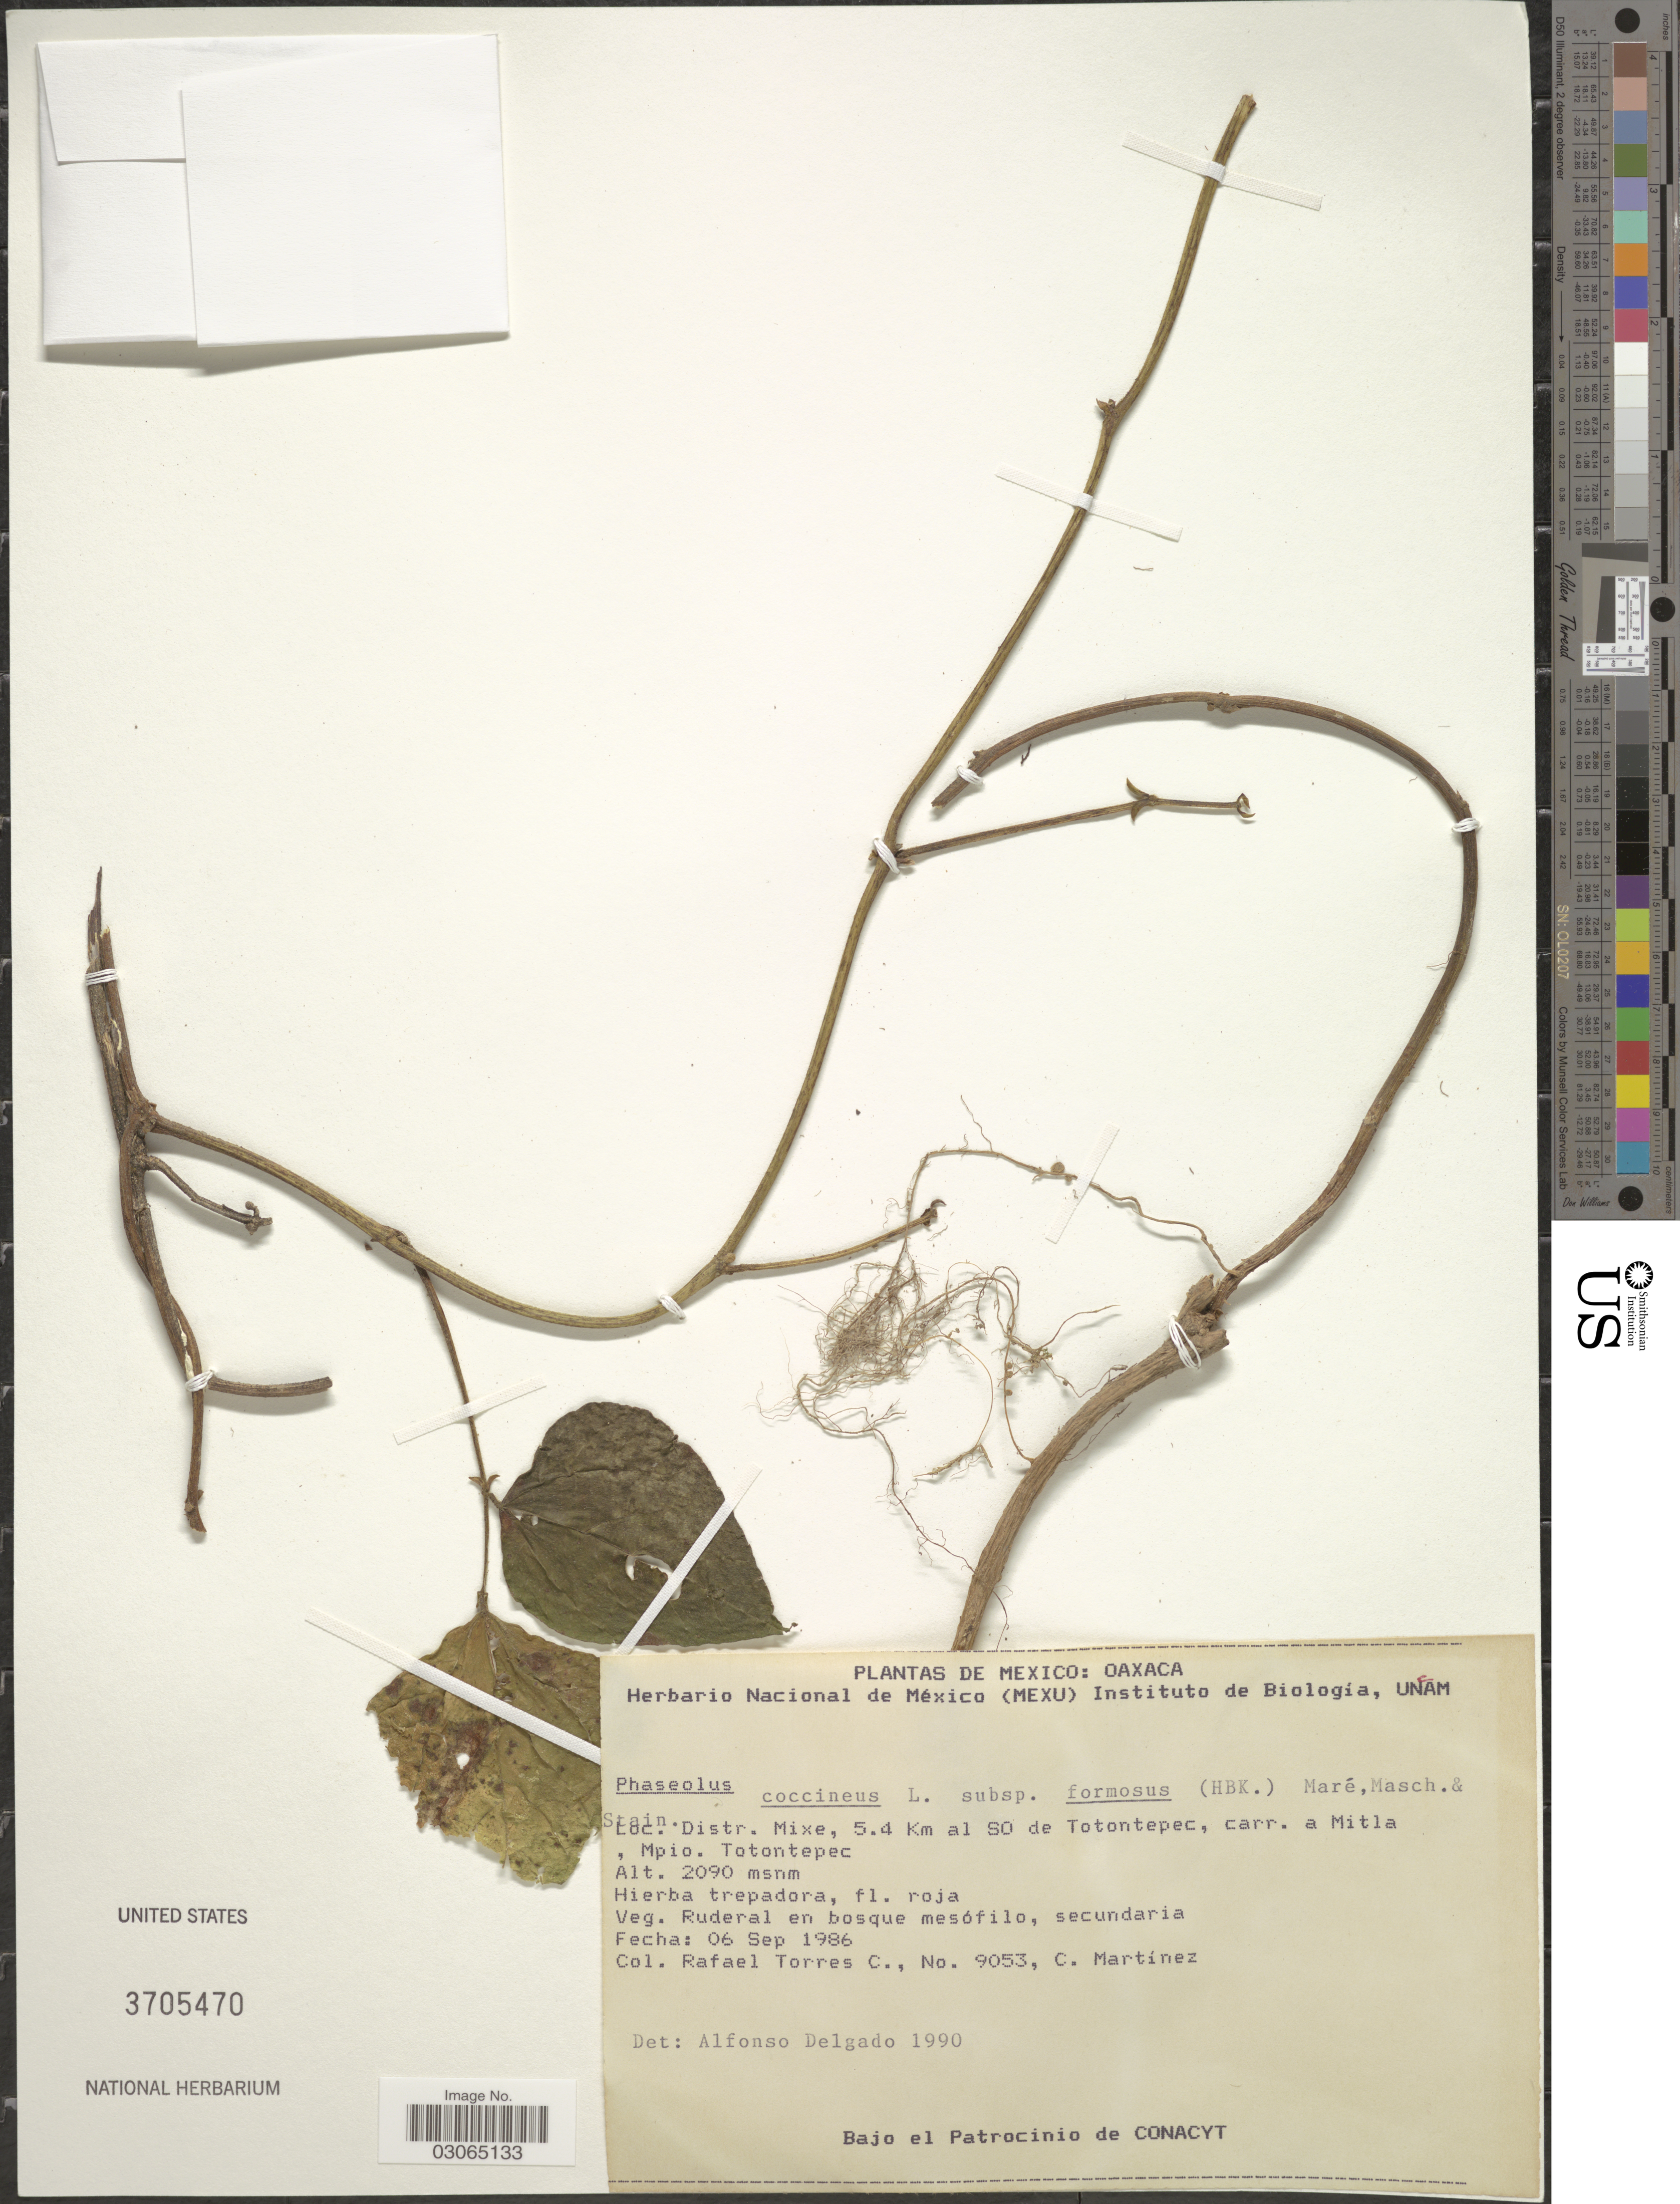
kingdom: Plantae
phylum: Tracheophyta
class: Magnoliopsida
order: Fabales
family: Fabaceae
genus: Phaseolus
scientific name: Phaseolus coccineus subsp. formosus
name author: (Kunth) Maréchal et al.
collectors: R. Torres C. & C. Martínez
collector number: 9053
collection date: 1986-09-06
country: Mexico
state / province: Oaxaca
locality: Distr. Mixe, 5.4 Km al SO de Totontepec, carr. a Mitla, Mpio. Totontepec.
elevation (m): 2090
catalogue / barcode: US 3705470